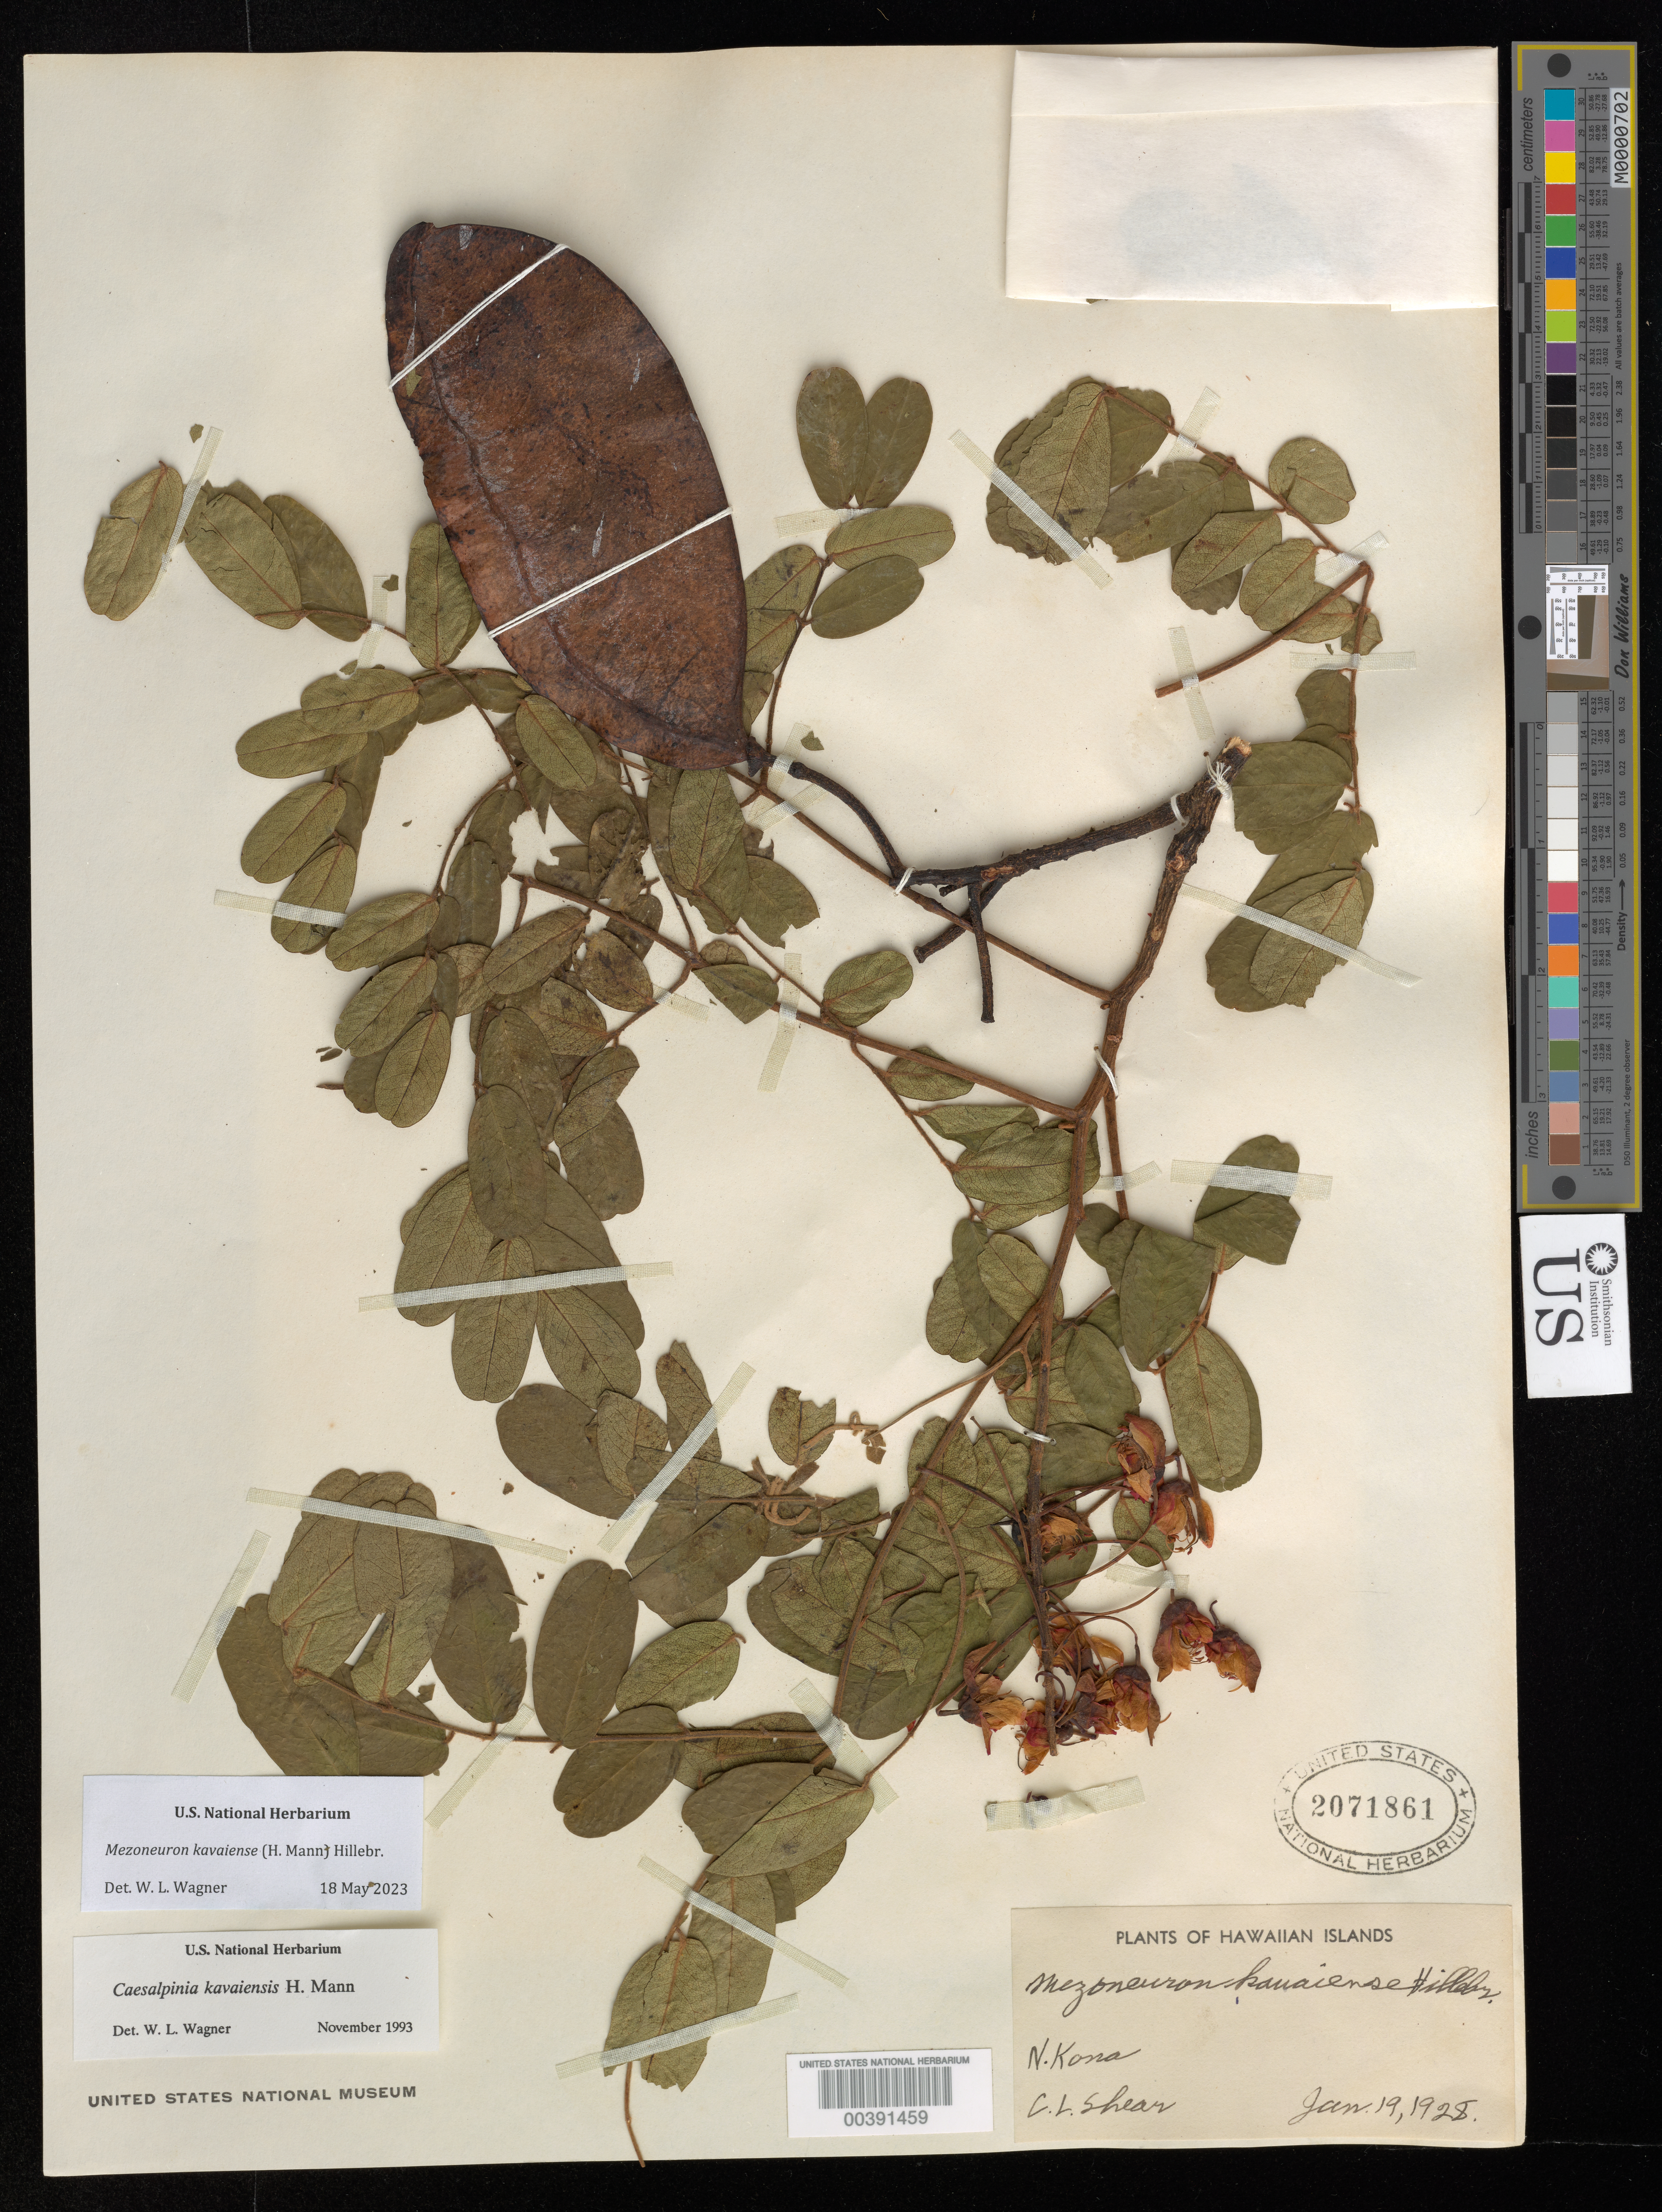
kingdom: Plantae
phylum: Tracheophyta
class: Magnoliopsida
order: Fabales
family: Fabaceae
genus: Mezoneuron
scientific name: Mezoneuron kavaiense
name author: (H. Mann) Hillebr.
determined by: Wagner, W. L., (BOT), Smithsonian Institution - National Museum of Natural History (UNITED STATES)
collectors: C. L. Shear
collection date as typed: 19 Jun 1928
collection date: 1928-06-19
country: United States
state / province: Hawaii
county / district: Hawaii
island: Hawaii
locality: North kona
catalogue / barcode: US 2071861